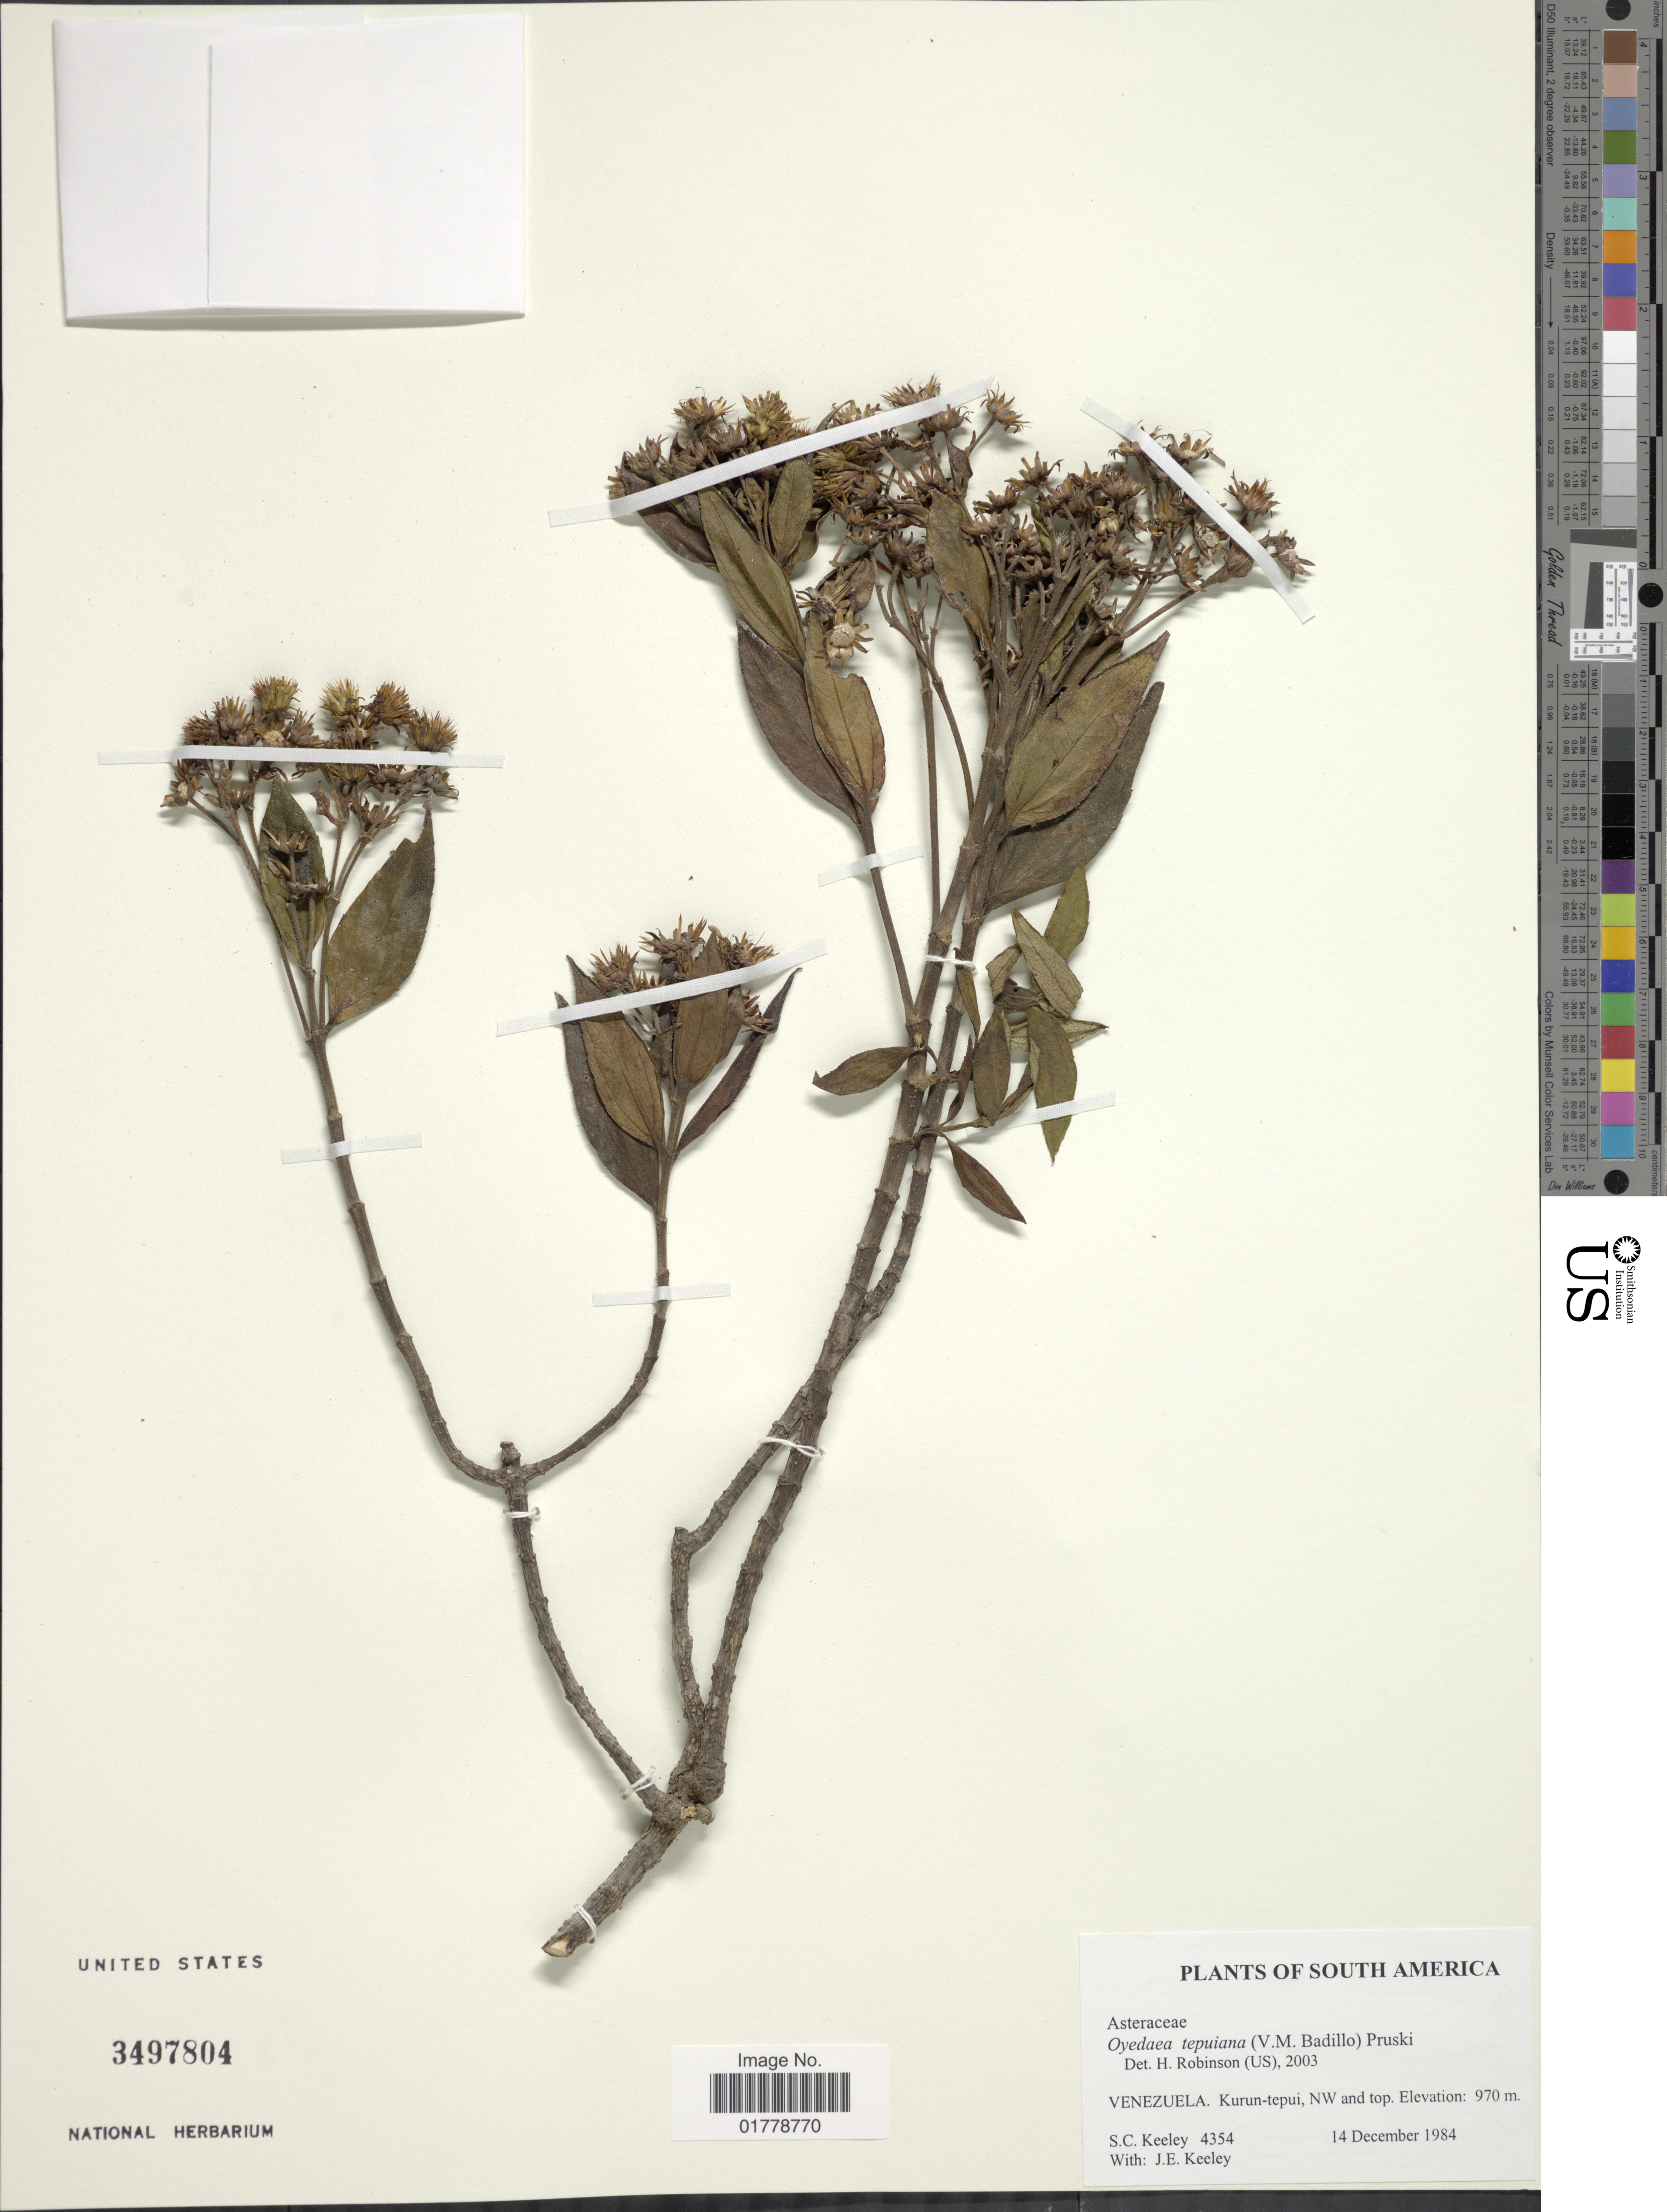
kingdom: Plantae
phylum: Tracheophyta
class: Magnoliopsida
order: Asterales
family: Asteraceae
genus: Oyedaea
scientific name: Oyedaea tepuiana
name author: (V.M. Badillo) Pruski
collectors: S. C. Keeley & J. E. Keeley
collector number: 4354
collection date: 1984-12-14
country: Venezuela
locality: Venezuela. Kurun-tepui, NW and top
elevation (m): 970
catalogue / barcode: US 3497804